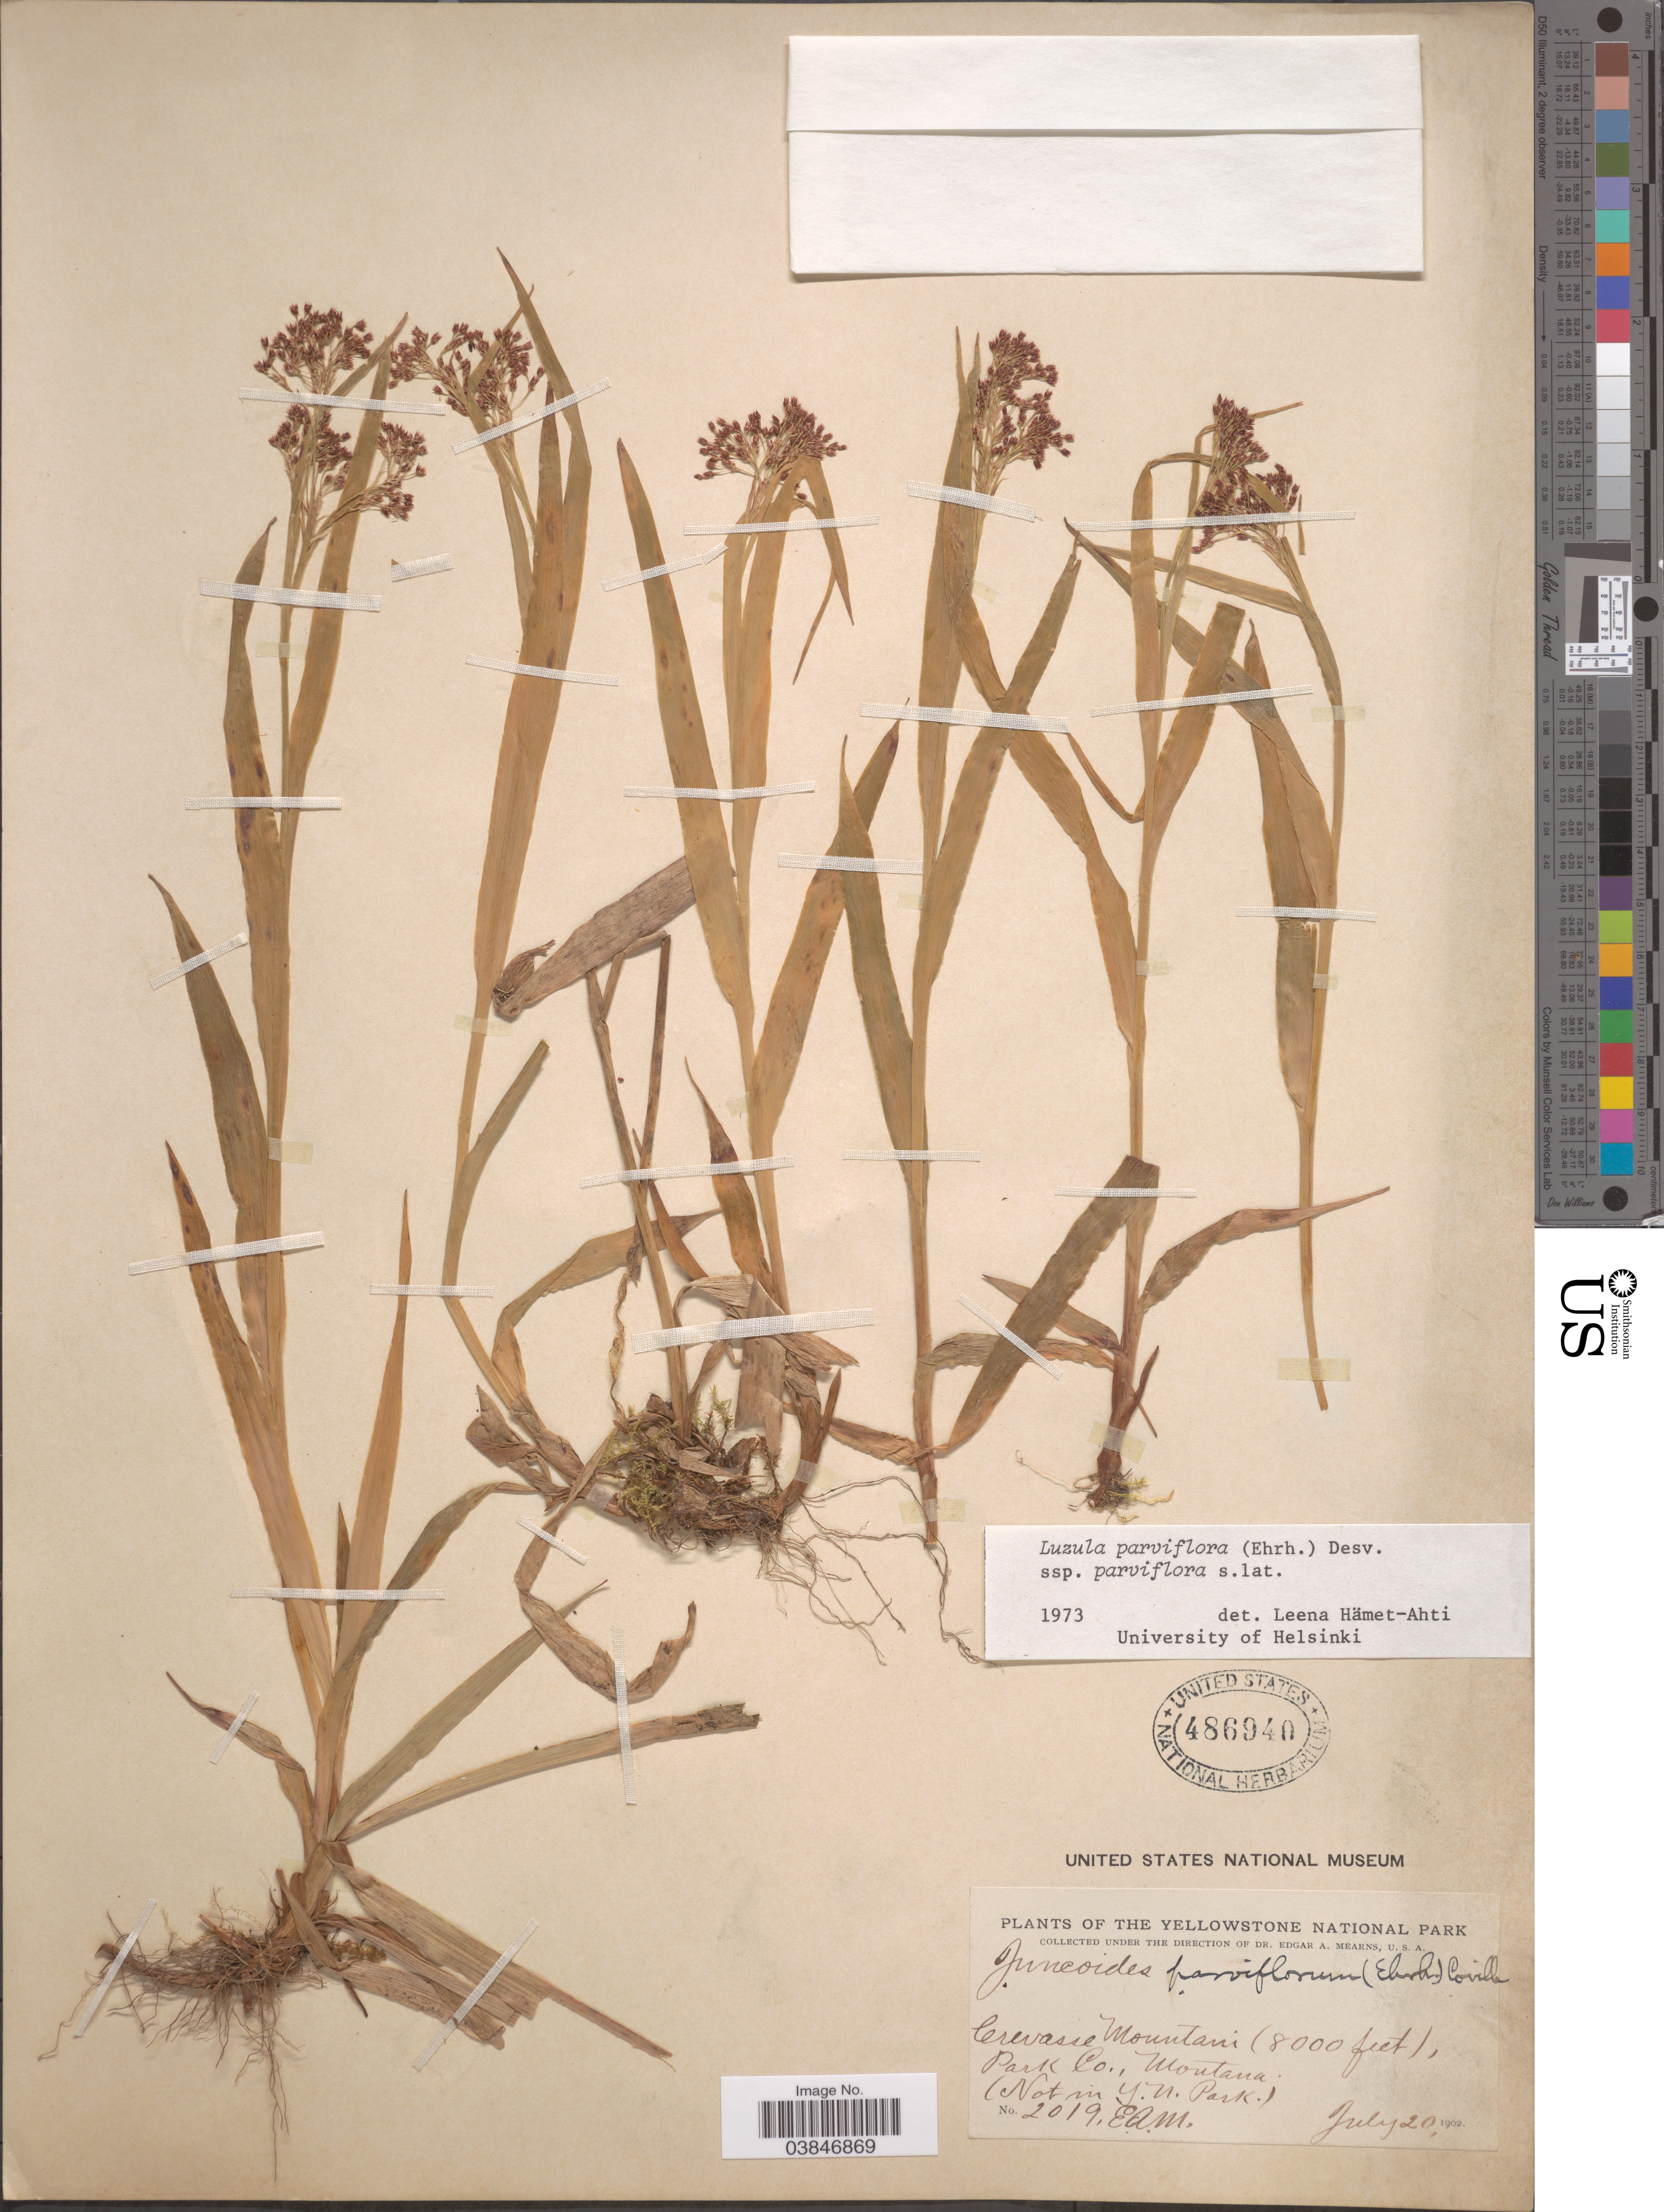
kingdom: Plantae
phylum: Tracheophyta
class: Liliopsida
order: Poales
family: Juncaceae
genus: Luzula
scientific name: Luzula parviflora subsp. parviflora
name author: (Ehrh.) Desv.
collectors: E. A. Mearns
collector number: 2019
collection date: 1902-07-20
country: United States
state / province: Montana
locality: Crevasse Mountains. Park Co.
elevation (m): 2438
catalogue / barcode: US 486940